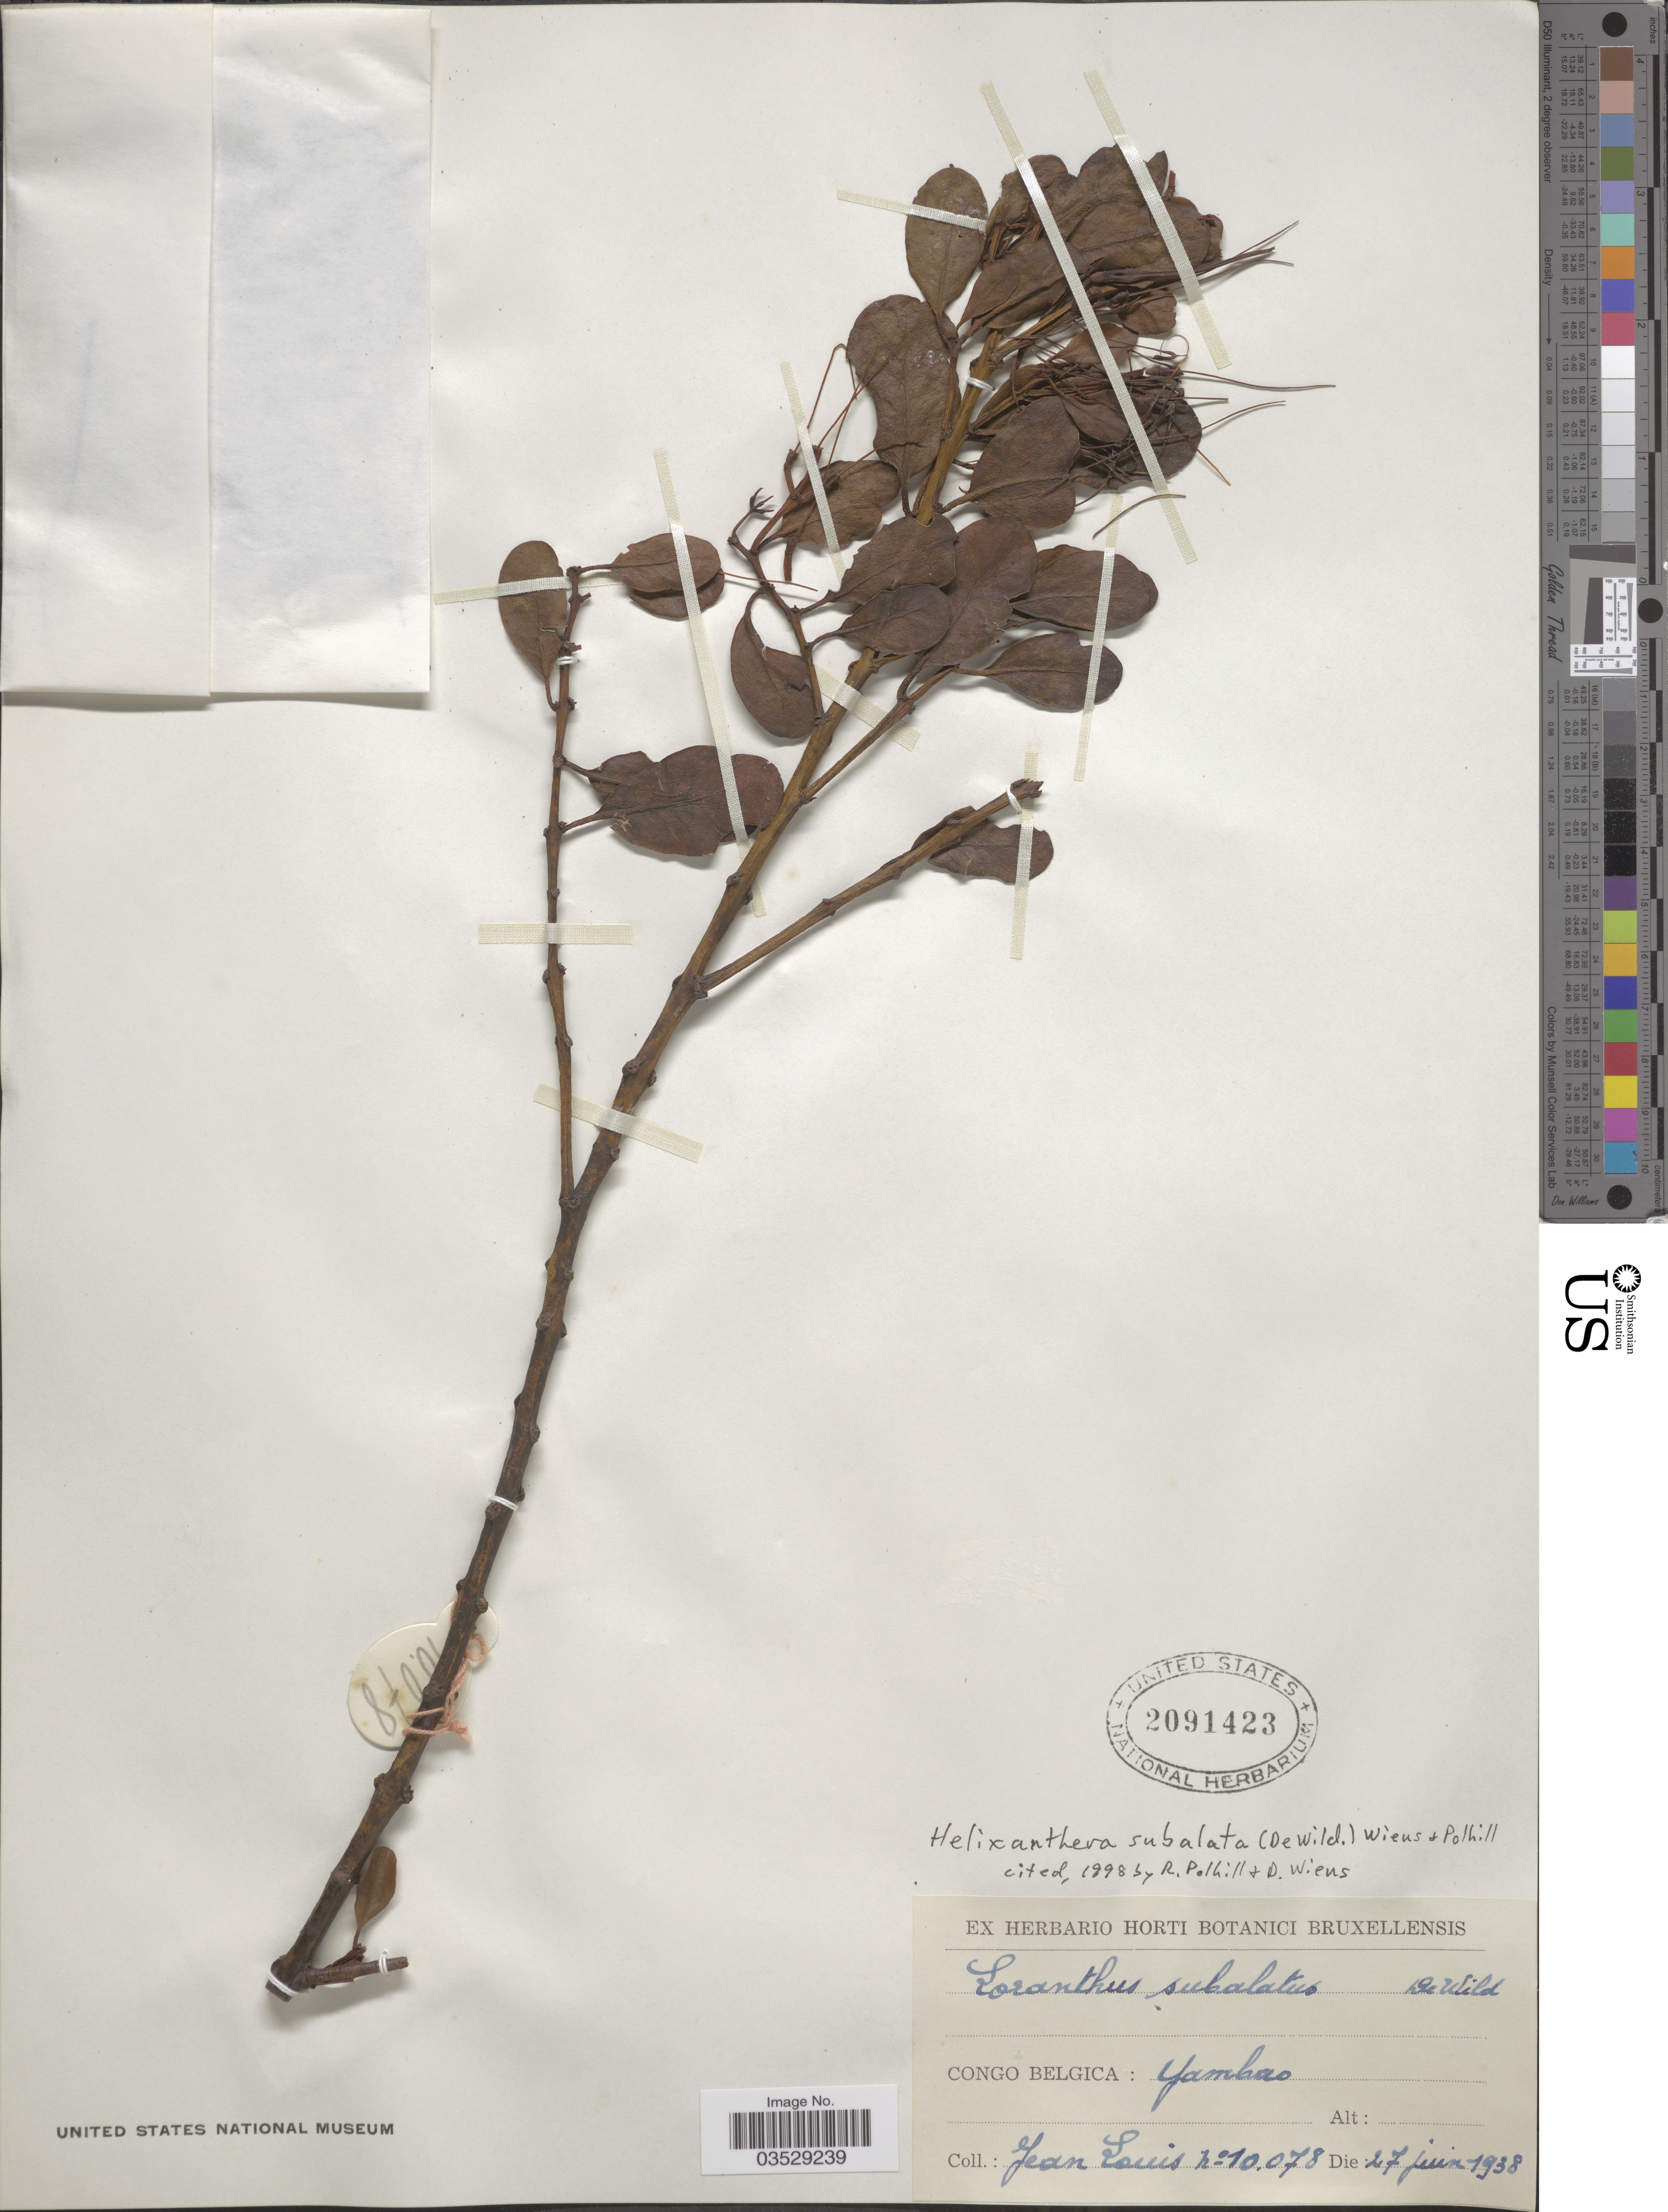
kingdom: Plantae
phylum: Tracheophyta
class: Magnoliopsida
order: Santalales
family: Loranthaceae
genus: Helixanthera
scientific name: Helixanthera subalata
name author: (De Wild.) Wiens & Polhill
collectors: J. Louis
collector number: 10078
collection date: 1938-06-27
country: Congo, Democratic Republic of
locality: Congo Belgica: Yambao.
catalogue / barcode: US 2091423